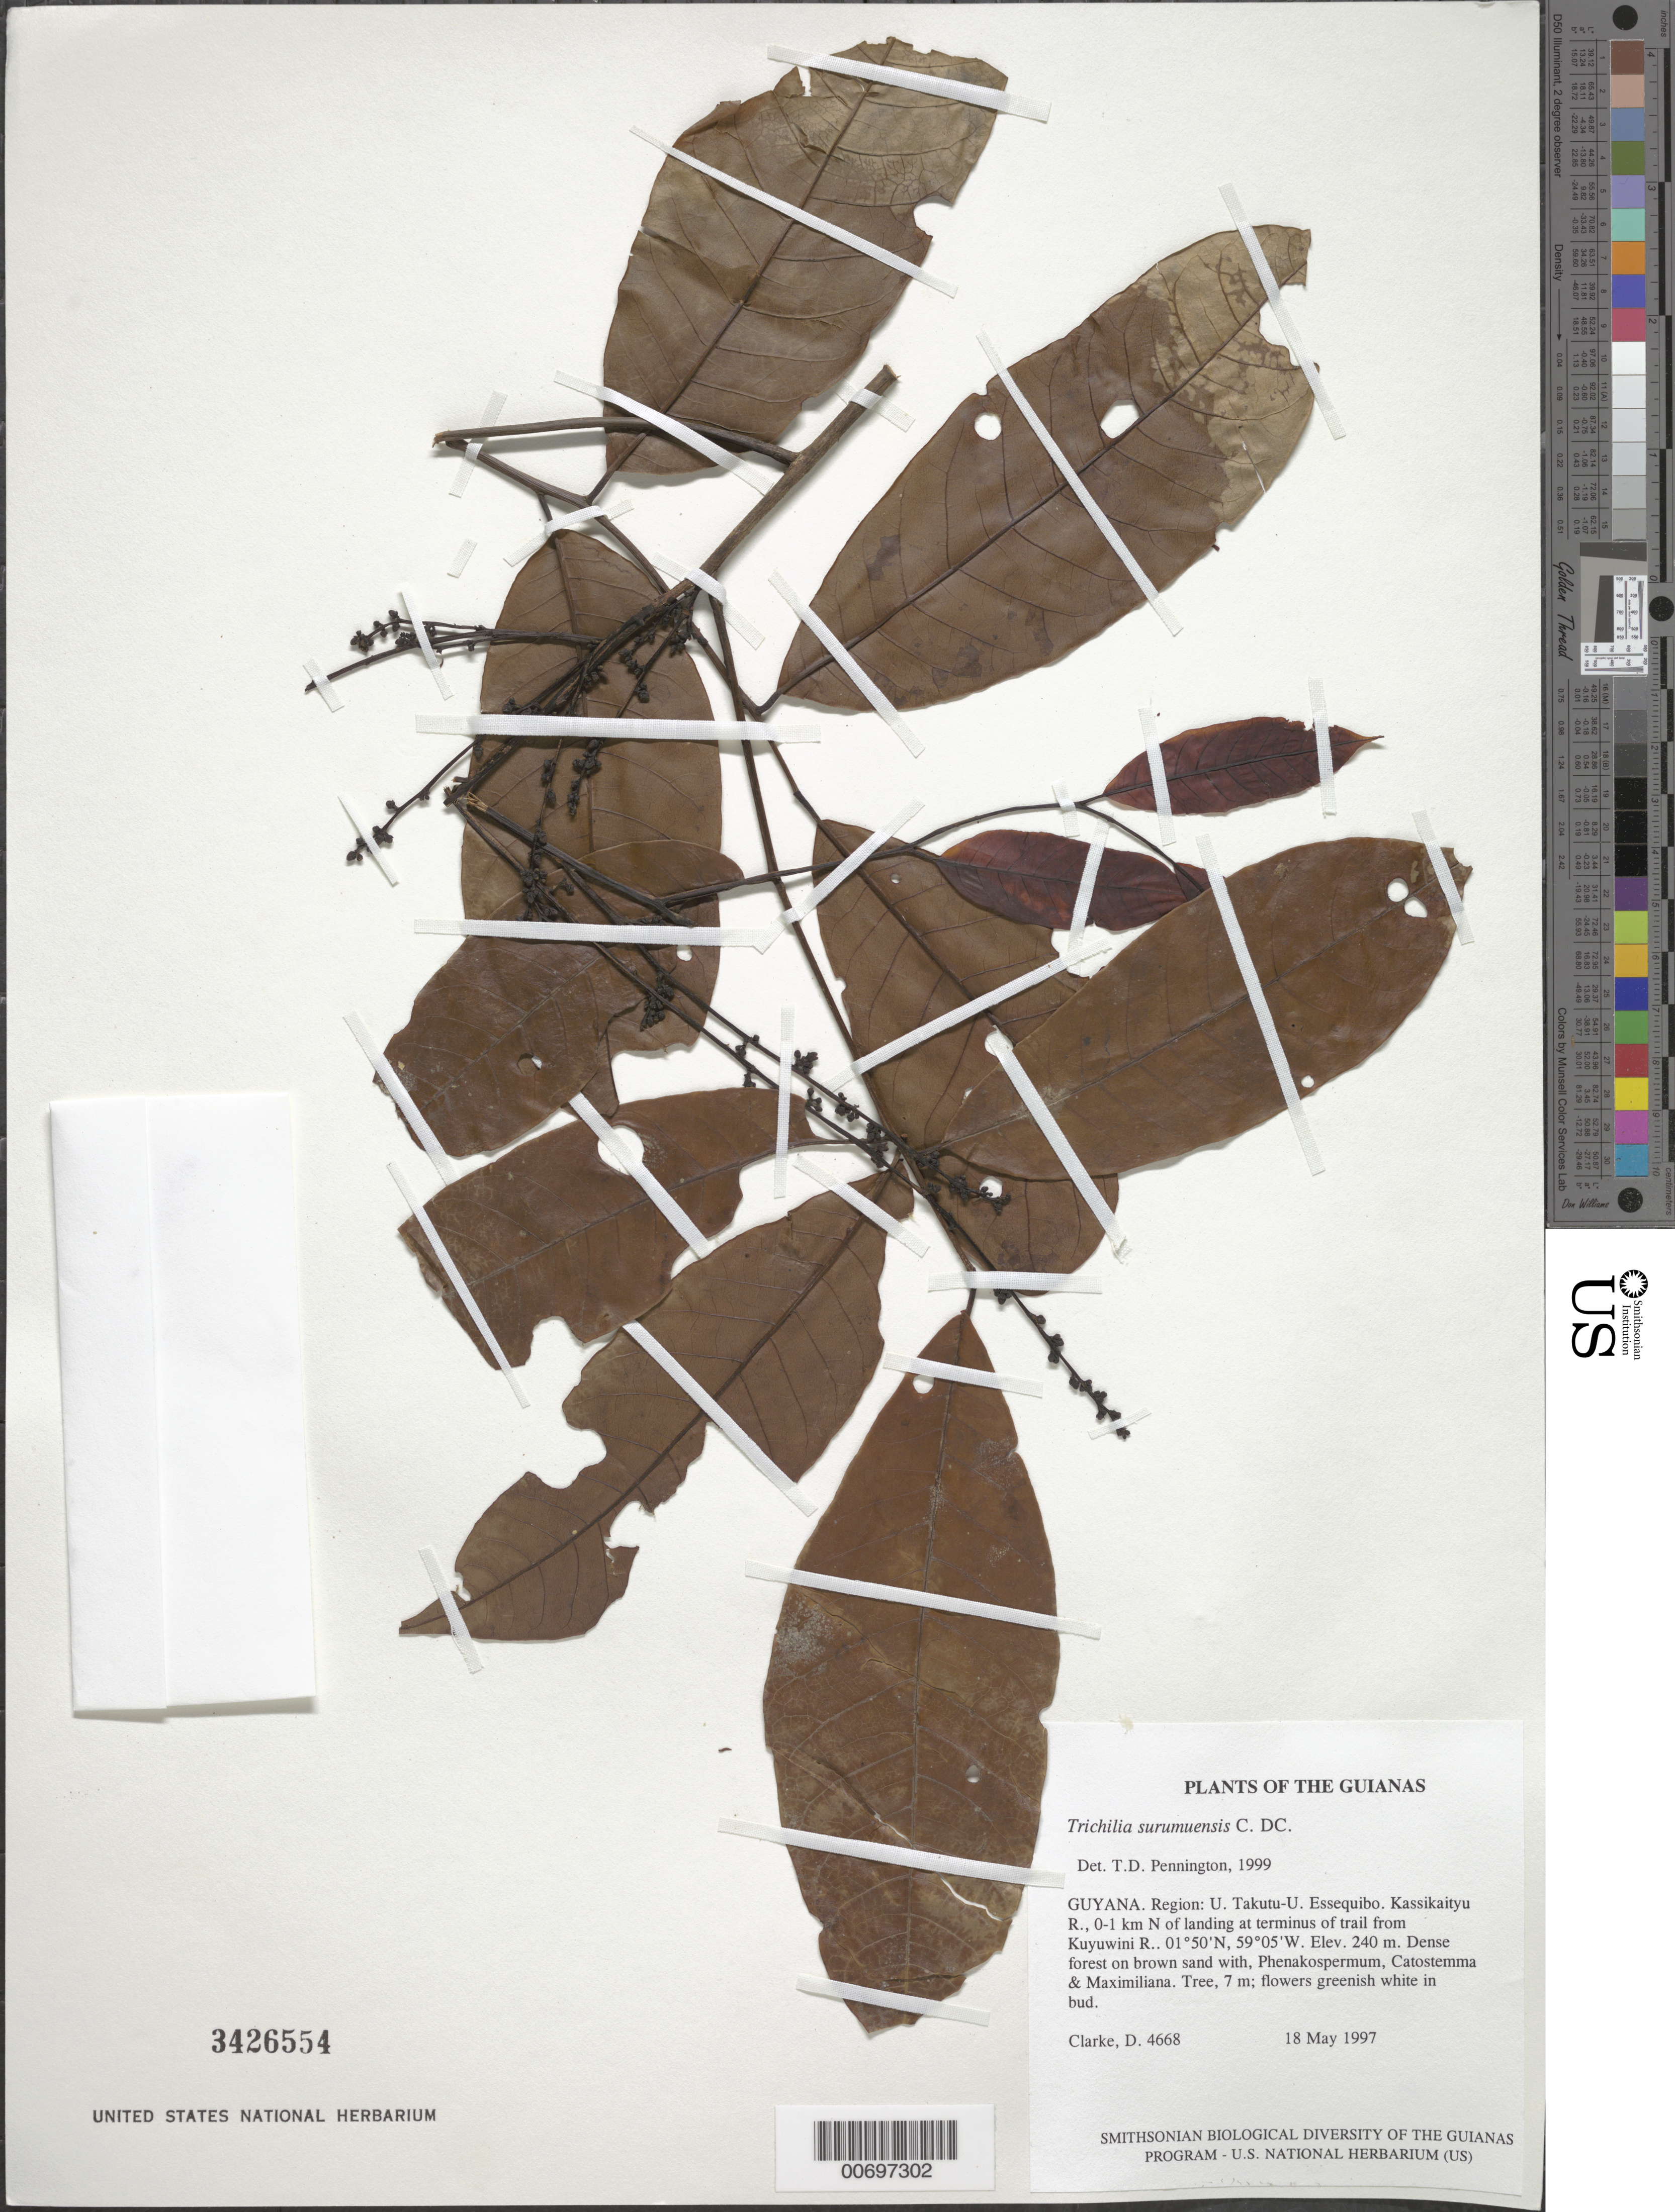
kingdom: Plantae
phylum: Tracheophyta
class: Magnoliopsida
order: Sapindales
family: Meliaceae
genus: Trichilia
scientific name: Trichilia surumuensis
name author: C. DC.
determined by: Pennington, T. D., (K)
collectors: H. D. Clarke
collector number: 4668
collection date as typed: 18 May 1997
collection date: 1997-05-18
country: Guyana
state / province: U. Takutu-U. Essequibo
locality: Kassikaityu R., 0-1 km N of landing at terminus of trail from Kuyuwini R.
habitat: Dense forest on brown sand with, Phenakospermum, Catostemma & Maximiliana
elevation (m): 240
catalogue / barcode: US 3426554